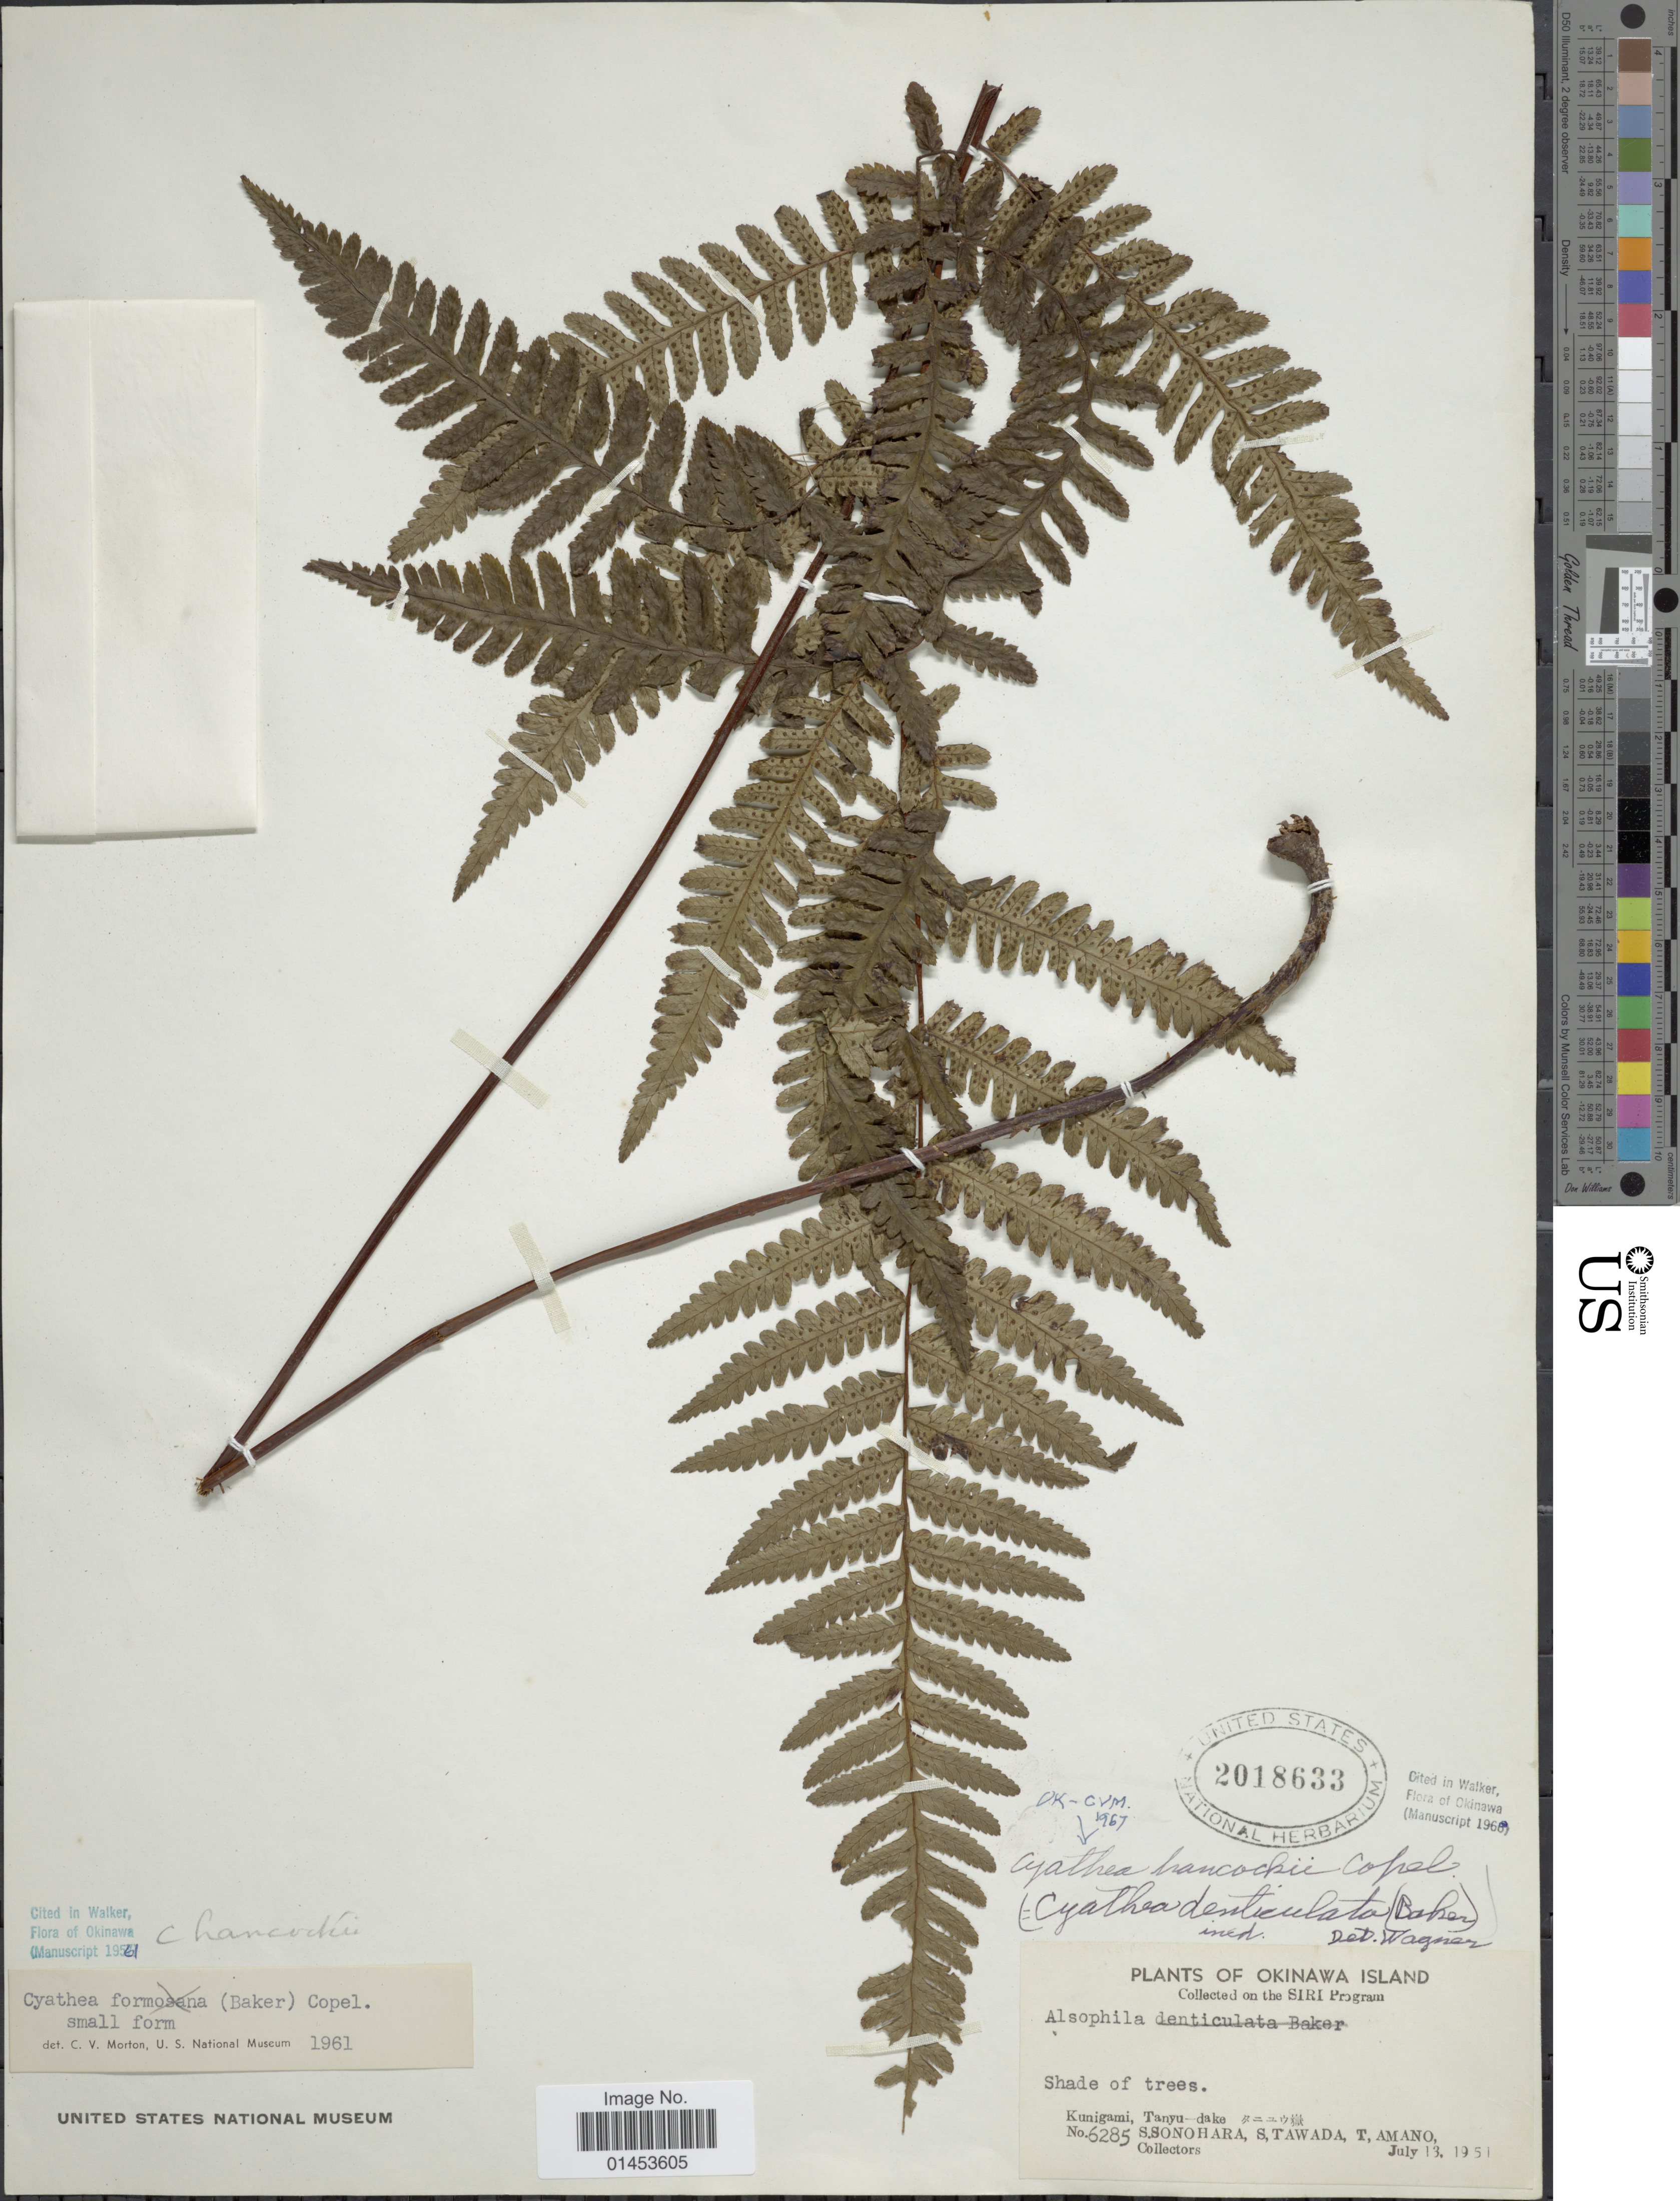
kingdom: Plantae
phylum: Tracheophyta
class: Polypodiopsida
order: Cyatheales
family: Cyatheaceae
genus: Cyathea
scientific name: Cyathea hancockii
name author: Copel.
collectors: S. Sonohara, S. Tawada & T. Amano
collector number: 6285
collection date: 1951-07-13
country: Japan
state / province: Okinawa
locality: Okinawa Island, Kunigami, Tanyu-dake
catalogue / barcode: US 2018633